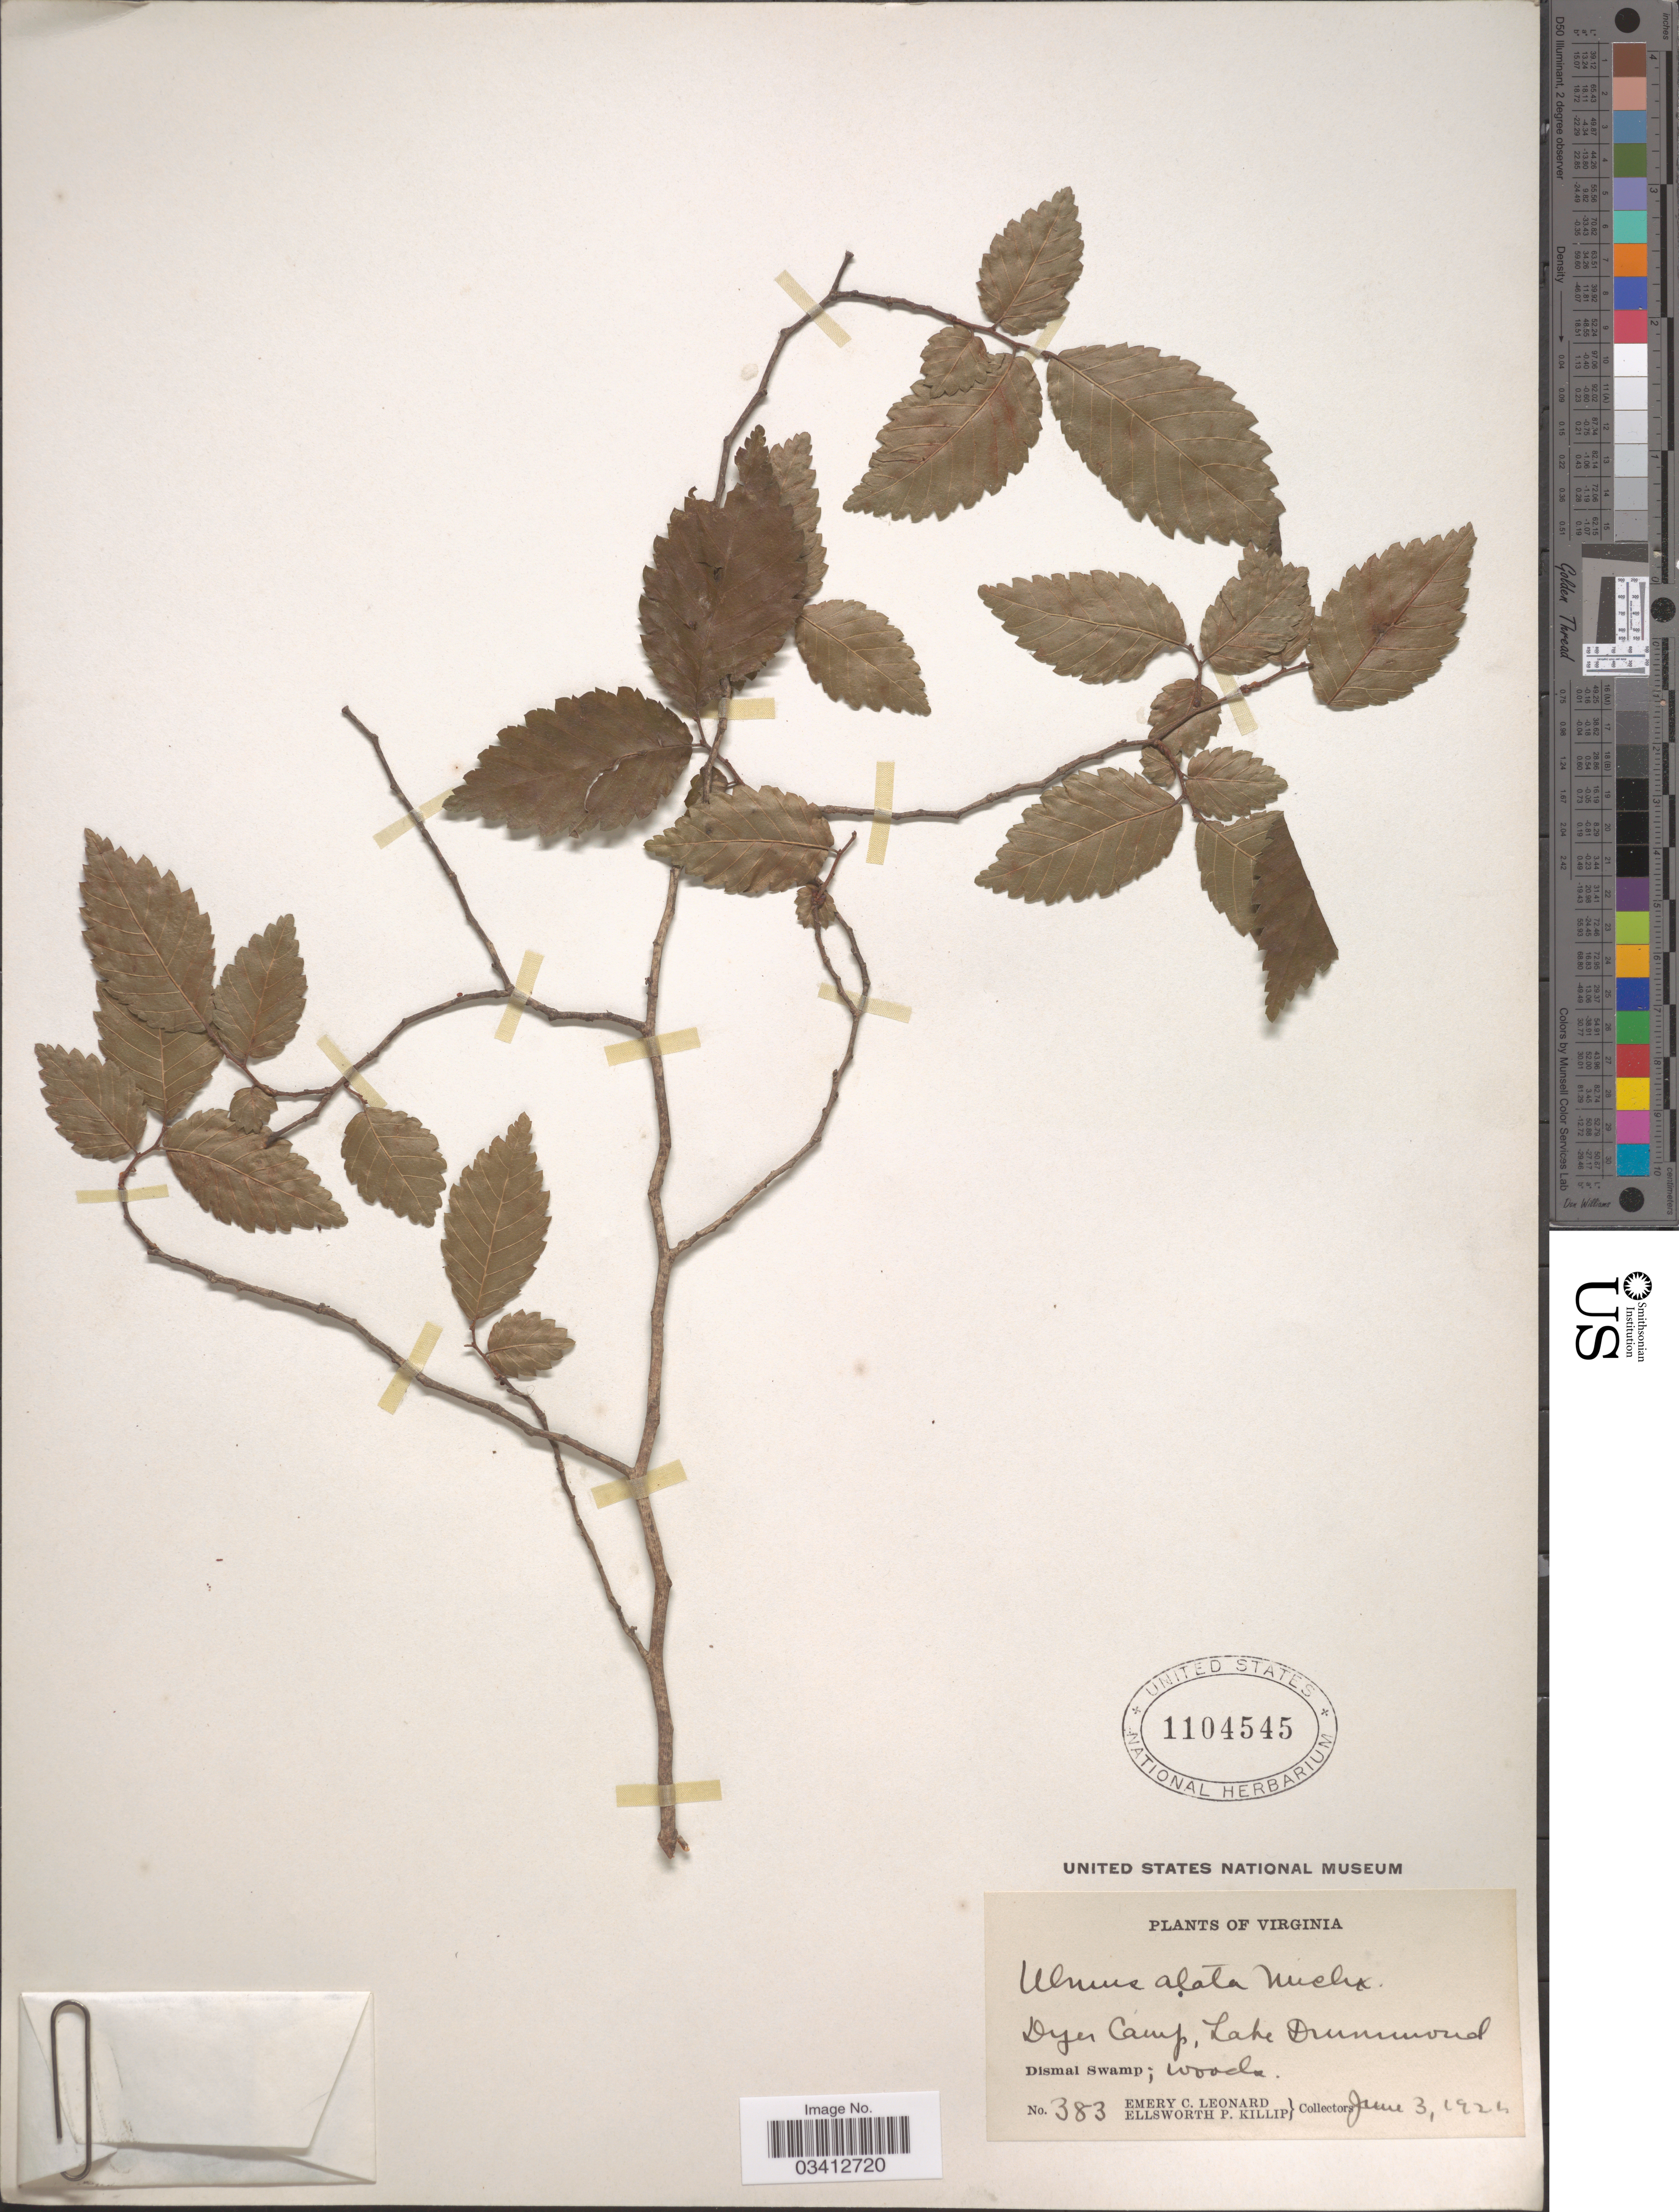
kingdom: Plantae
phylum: Tracheophyta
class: Magnoliopsida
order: Rosales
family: Ulmaceae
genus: Ulmus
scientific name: Ulmus alata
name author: Michx.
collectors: E. C. Leonard & E. P. Killip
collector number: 383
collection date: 1924-06-03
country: United States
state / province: Virginia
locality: Dyer Camp, Lake Drummond. Dismal Swamp.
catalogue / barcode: US 1104545